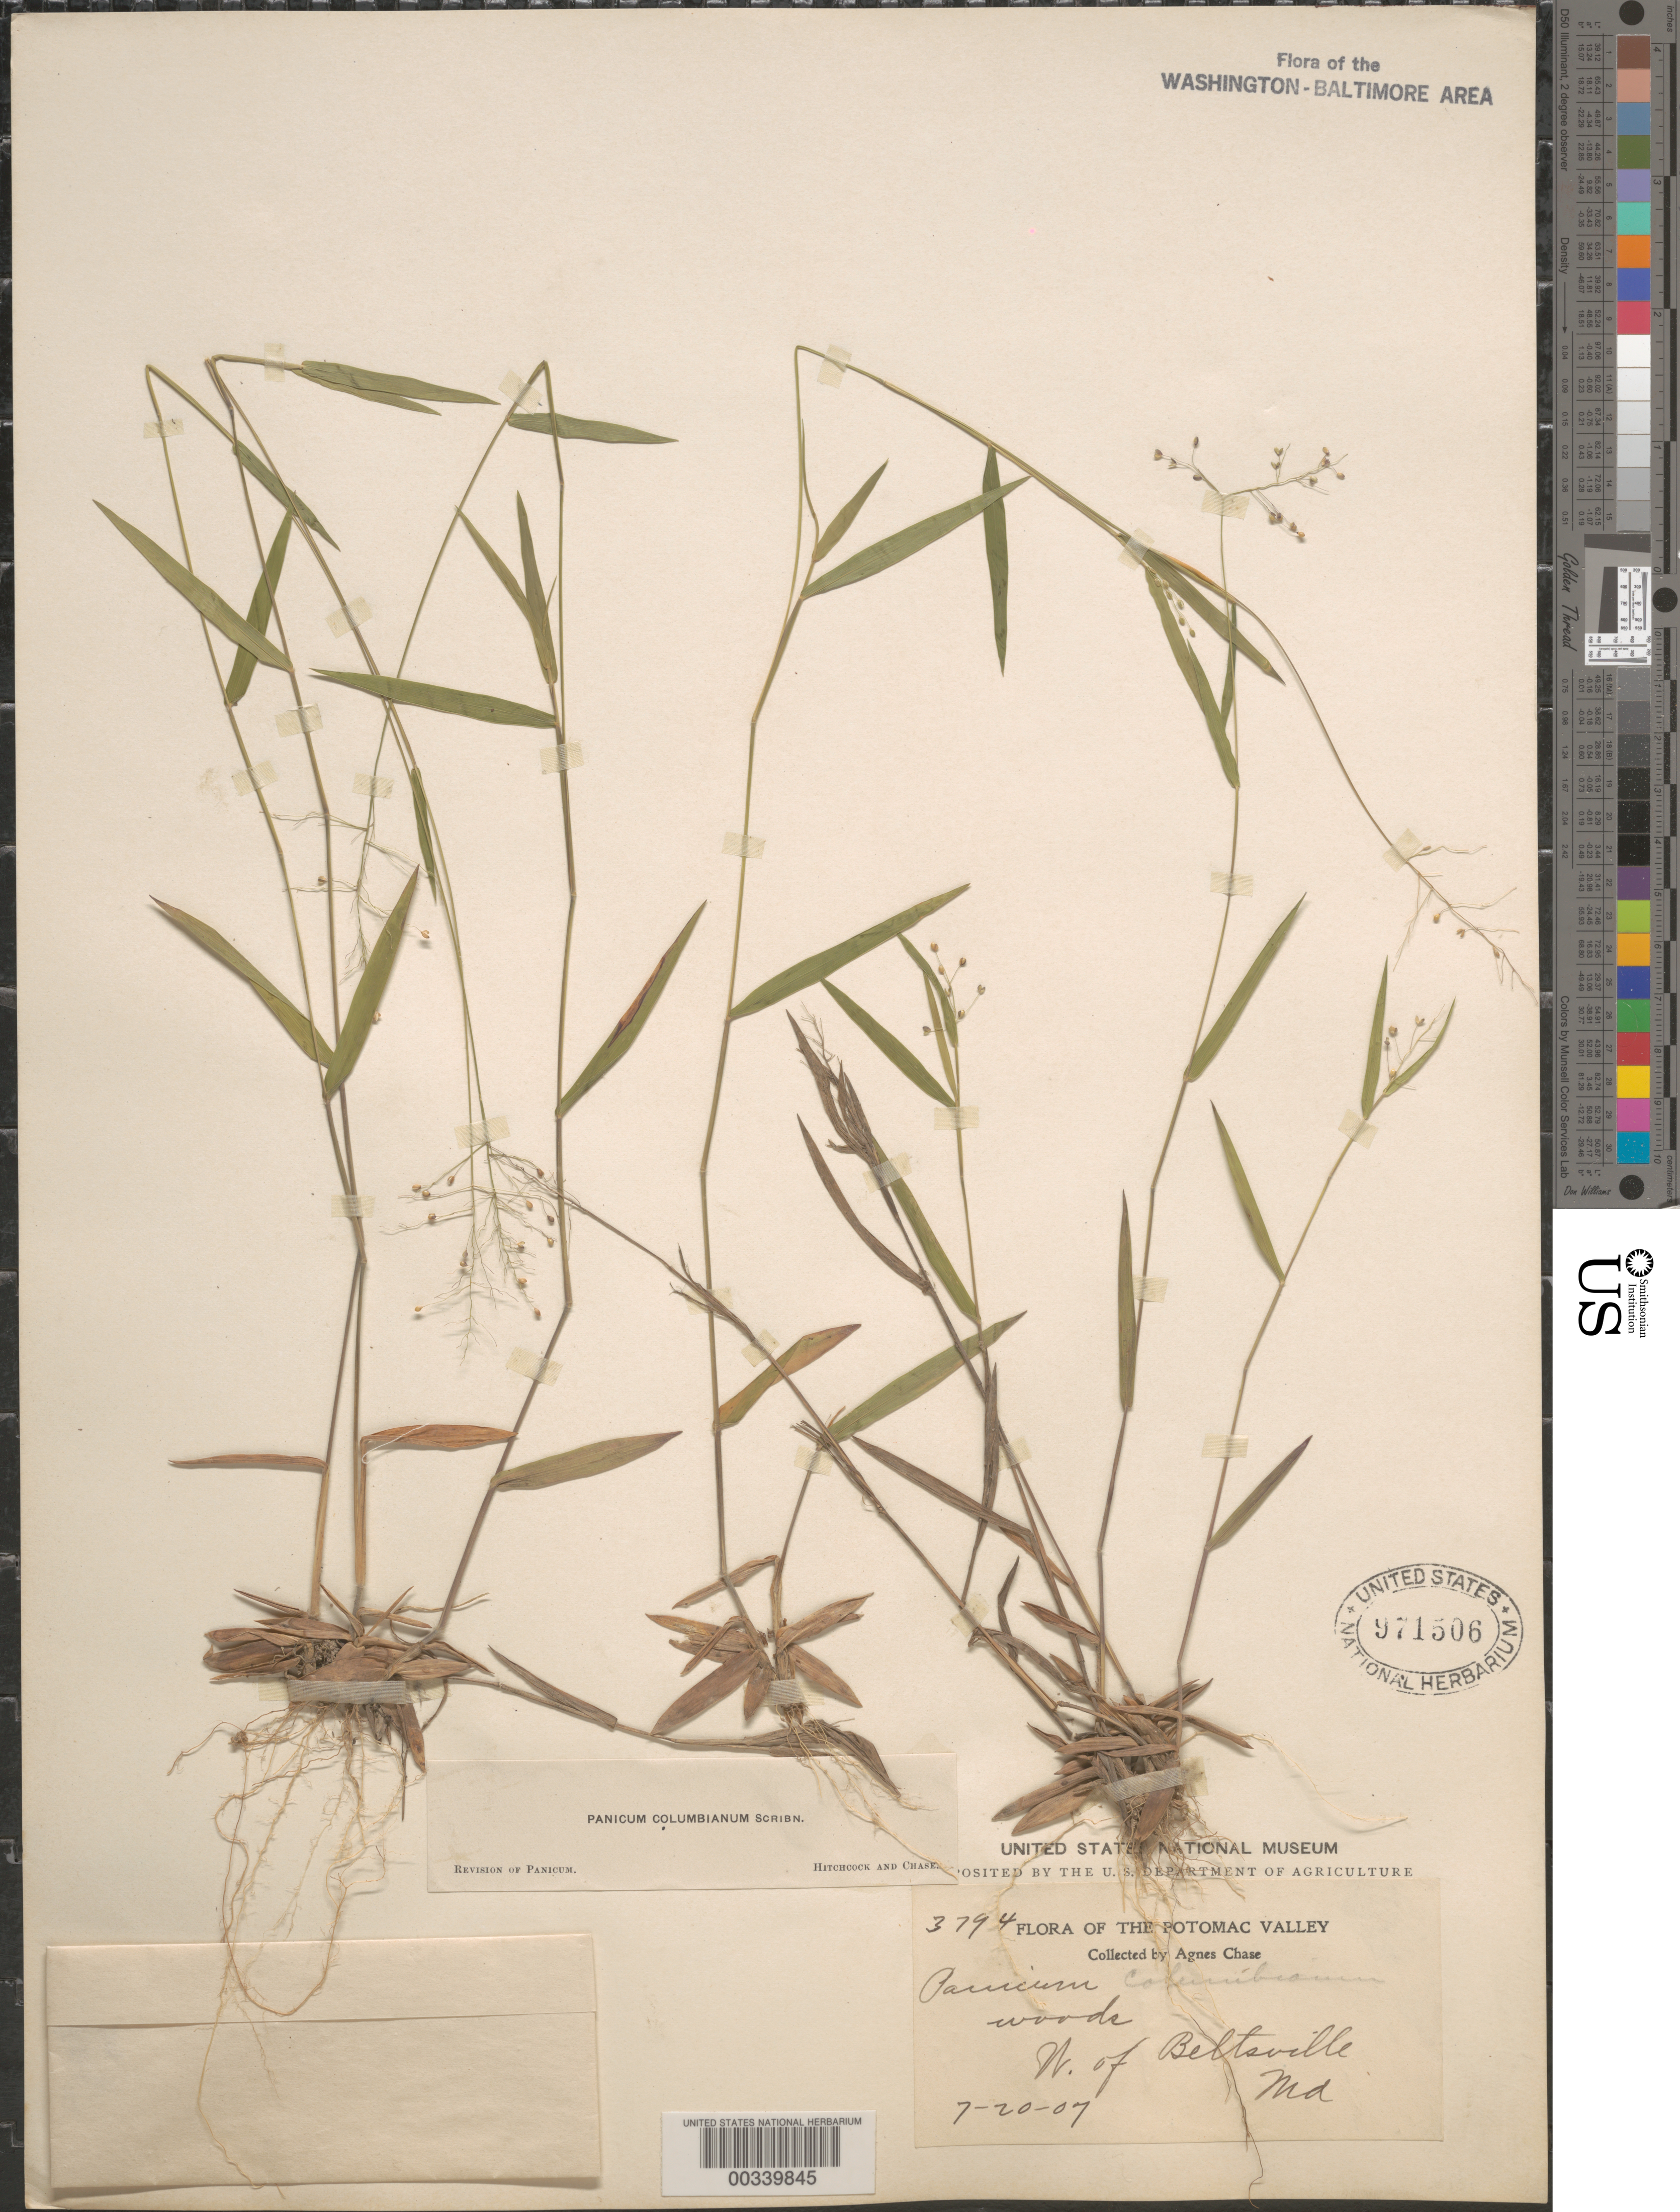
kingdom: Plantae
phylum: Tracheophyta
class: Liliopsida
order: Poales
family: Poaceae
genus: Dichanthelium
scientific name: Dichanthelium sabulorum var. thinium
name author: (Hitchc. & Chase) Gould & C.A. Clark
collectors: A. Chase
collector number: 3794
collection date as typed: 20 Jul 1907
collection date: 1907-07-20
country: United States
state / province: Maryland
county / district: Prince George's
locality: W of Beltsville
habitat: Woods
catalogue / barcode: US 971506